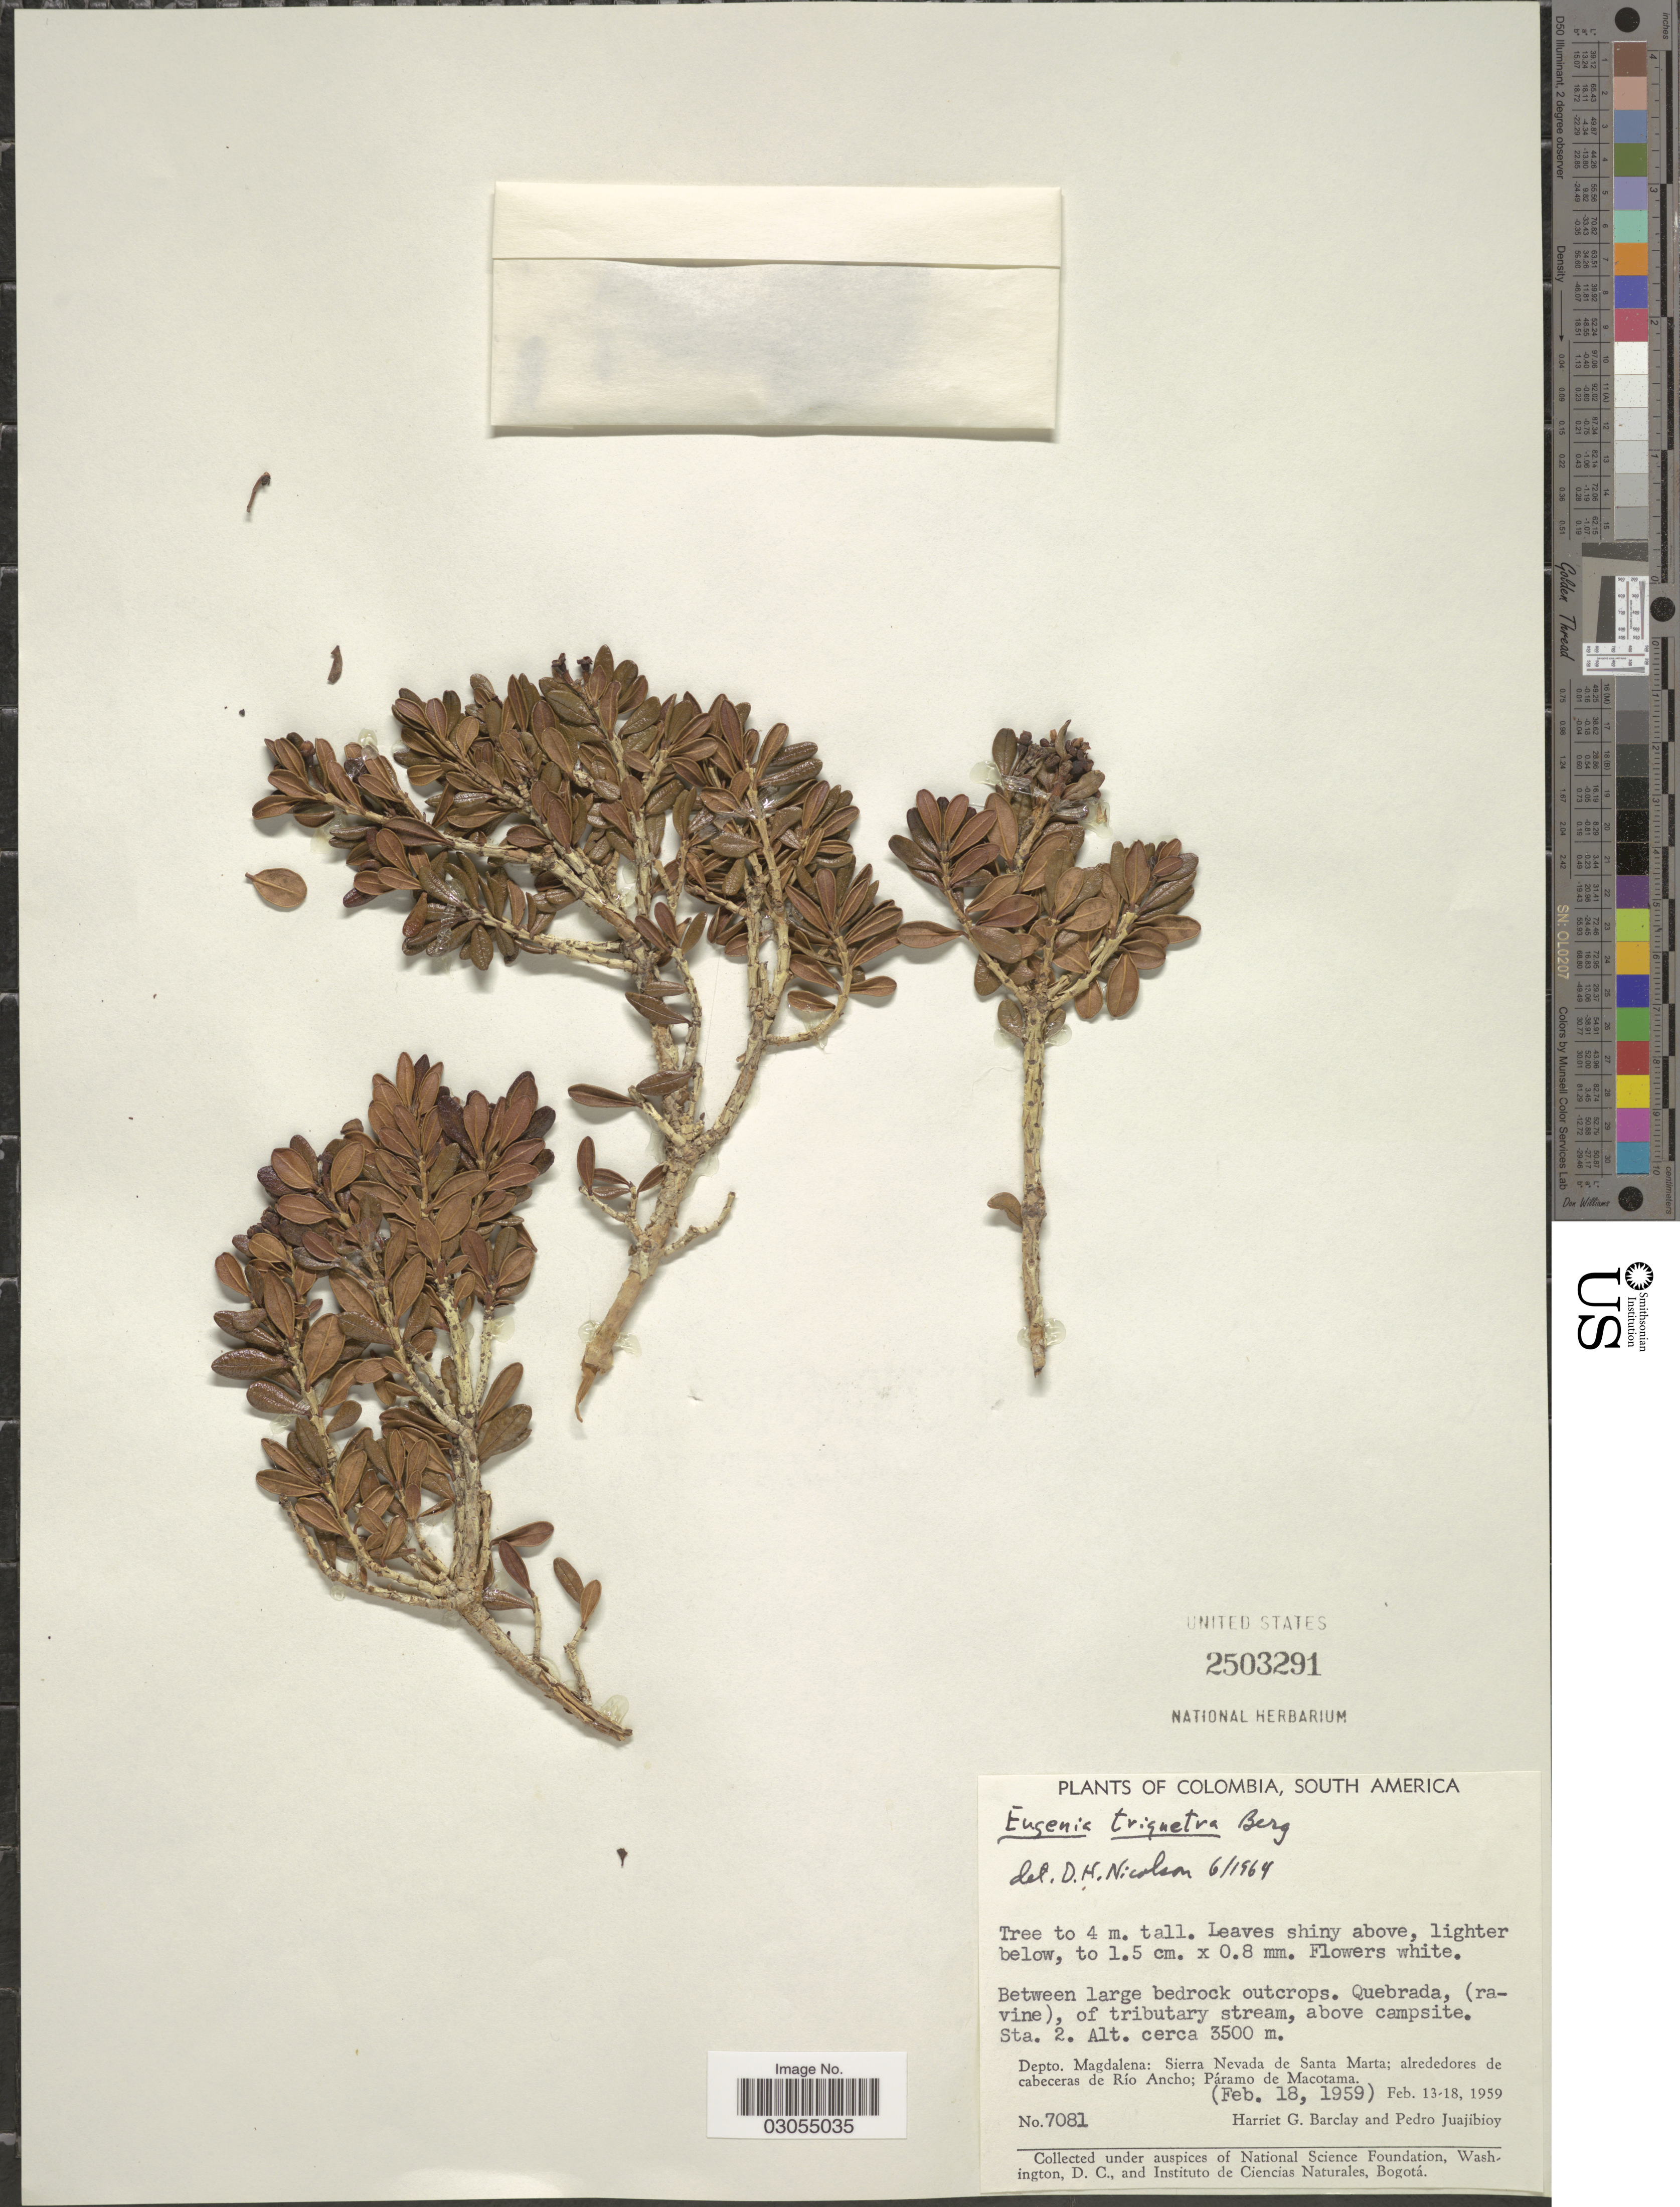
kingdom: Plantae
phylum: Tracheophyta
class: Magnoliopsida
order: Myrtales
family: Myrtaceae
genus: Myrcianthes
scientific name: Myrcianthes myrsinoides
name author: (Kunth) Grifo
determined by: Parra-O, Carlos A., Instituto de Ciencias Naturales - Universidad Nacional de Colombia (COLOMBIA)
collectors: H. G. Barclay & P. Juajibioy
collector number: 7081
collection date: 1959-02-18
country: Colombia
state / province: Magdalena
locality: Depto. Magdalena: Sierra Nevada de Santa Marta; alrededores de cabeceras de Río Ancho; Páramo de Macotama.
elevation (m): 3500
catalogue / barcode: US 2503291